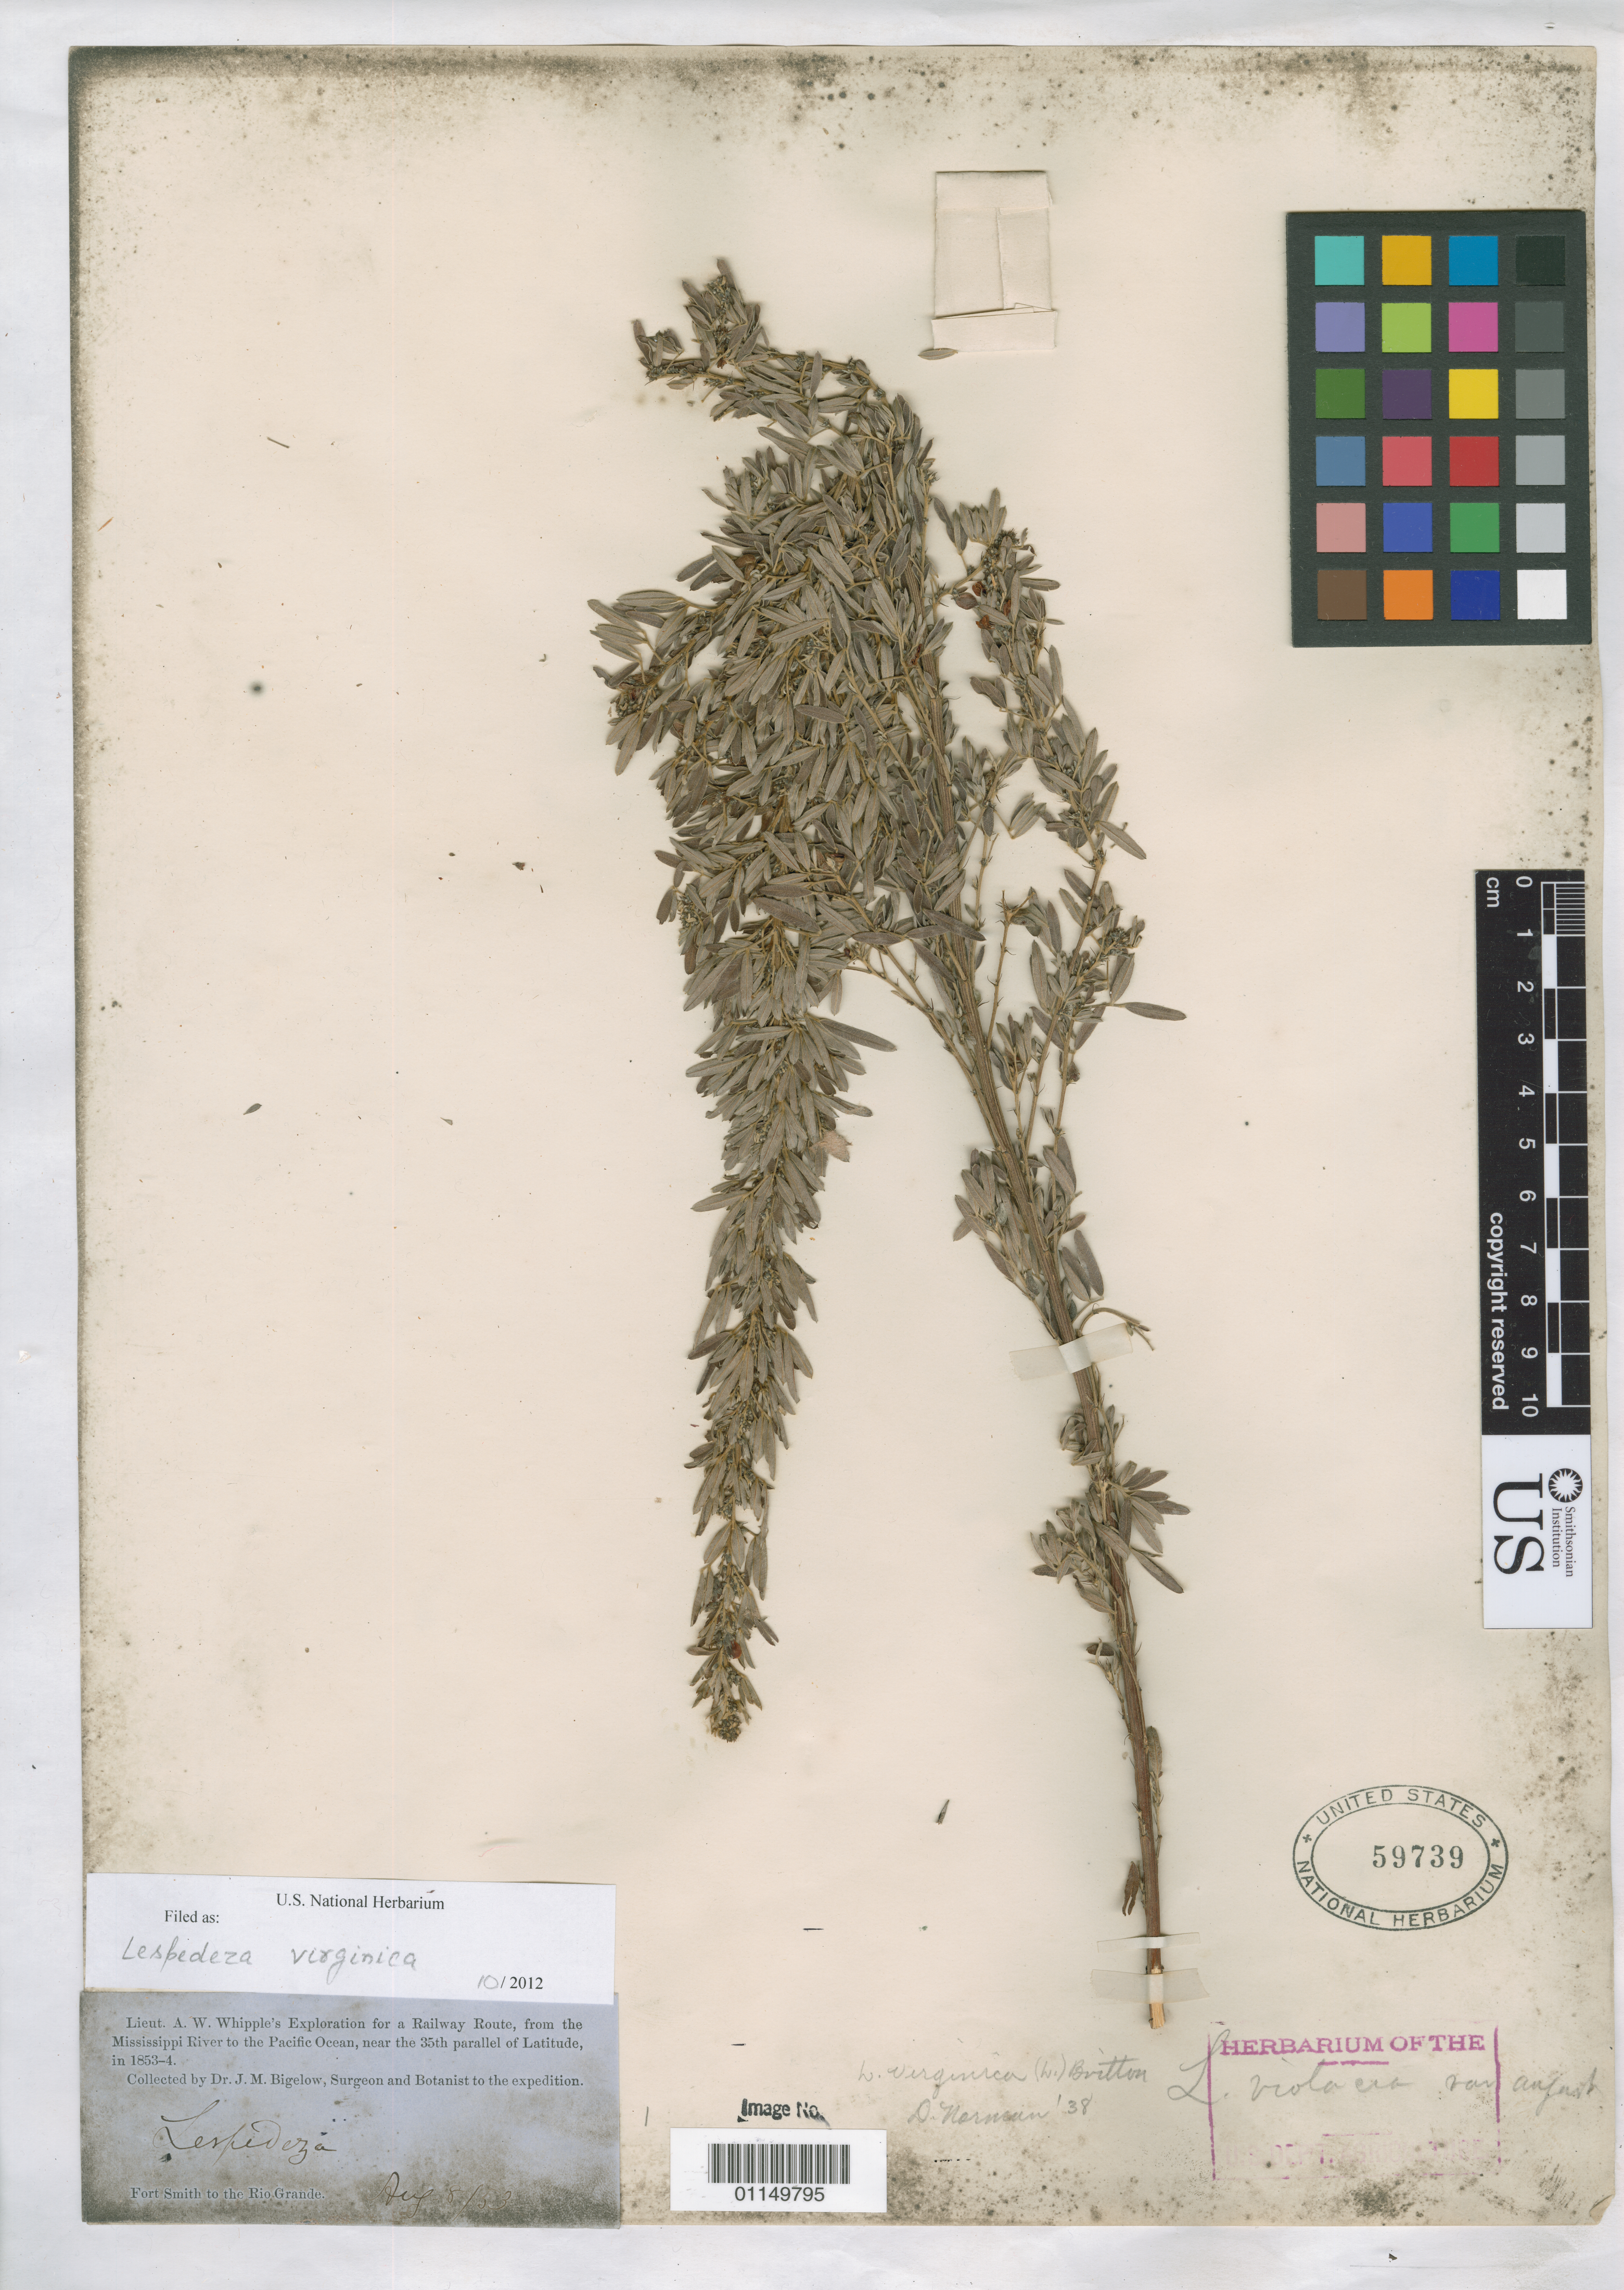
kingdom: Plantae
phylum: Tracheophyta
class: Magnoliopsida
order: Fabales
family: Fabaceae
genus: Lespedeza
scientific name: Lespedeza virginica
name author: (L.) Britton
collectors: J. M. Bigelow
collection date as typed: Aug 1853 to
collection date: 1853-08-08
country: United States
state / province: Oklahoma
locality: Fort Smith to the Rio Grande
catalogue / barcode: US 59739